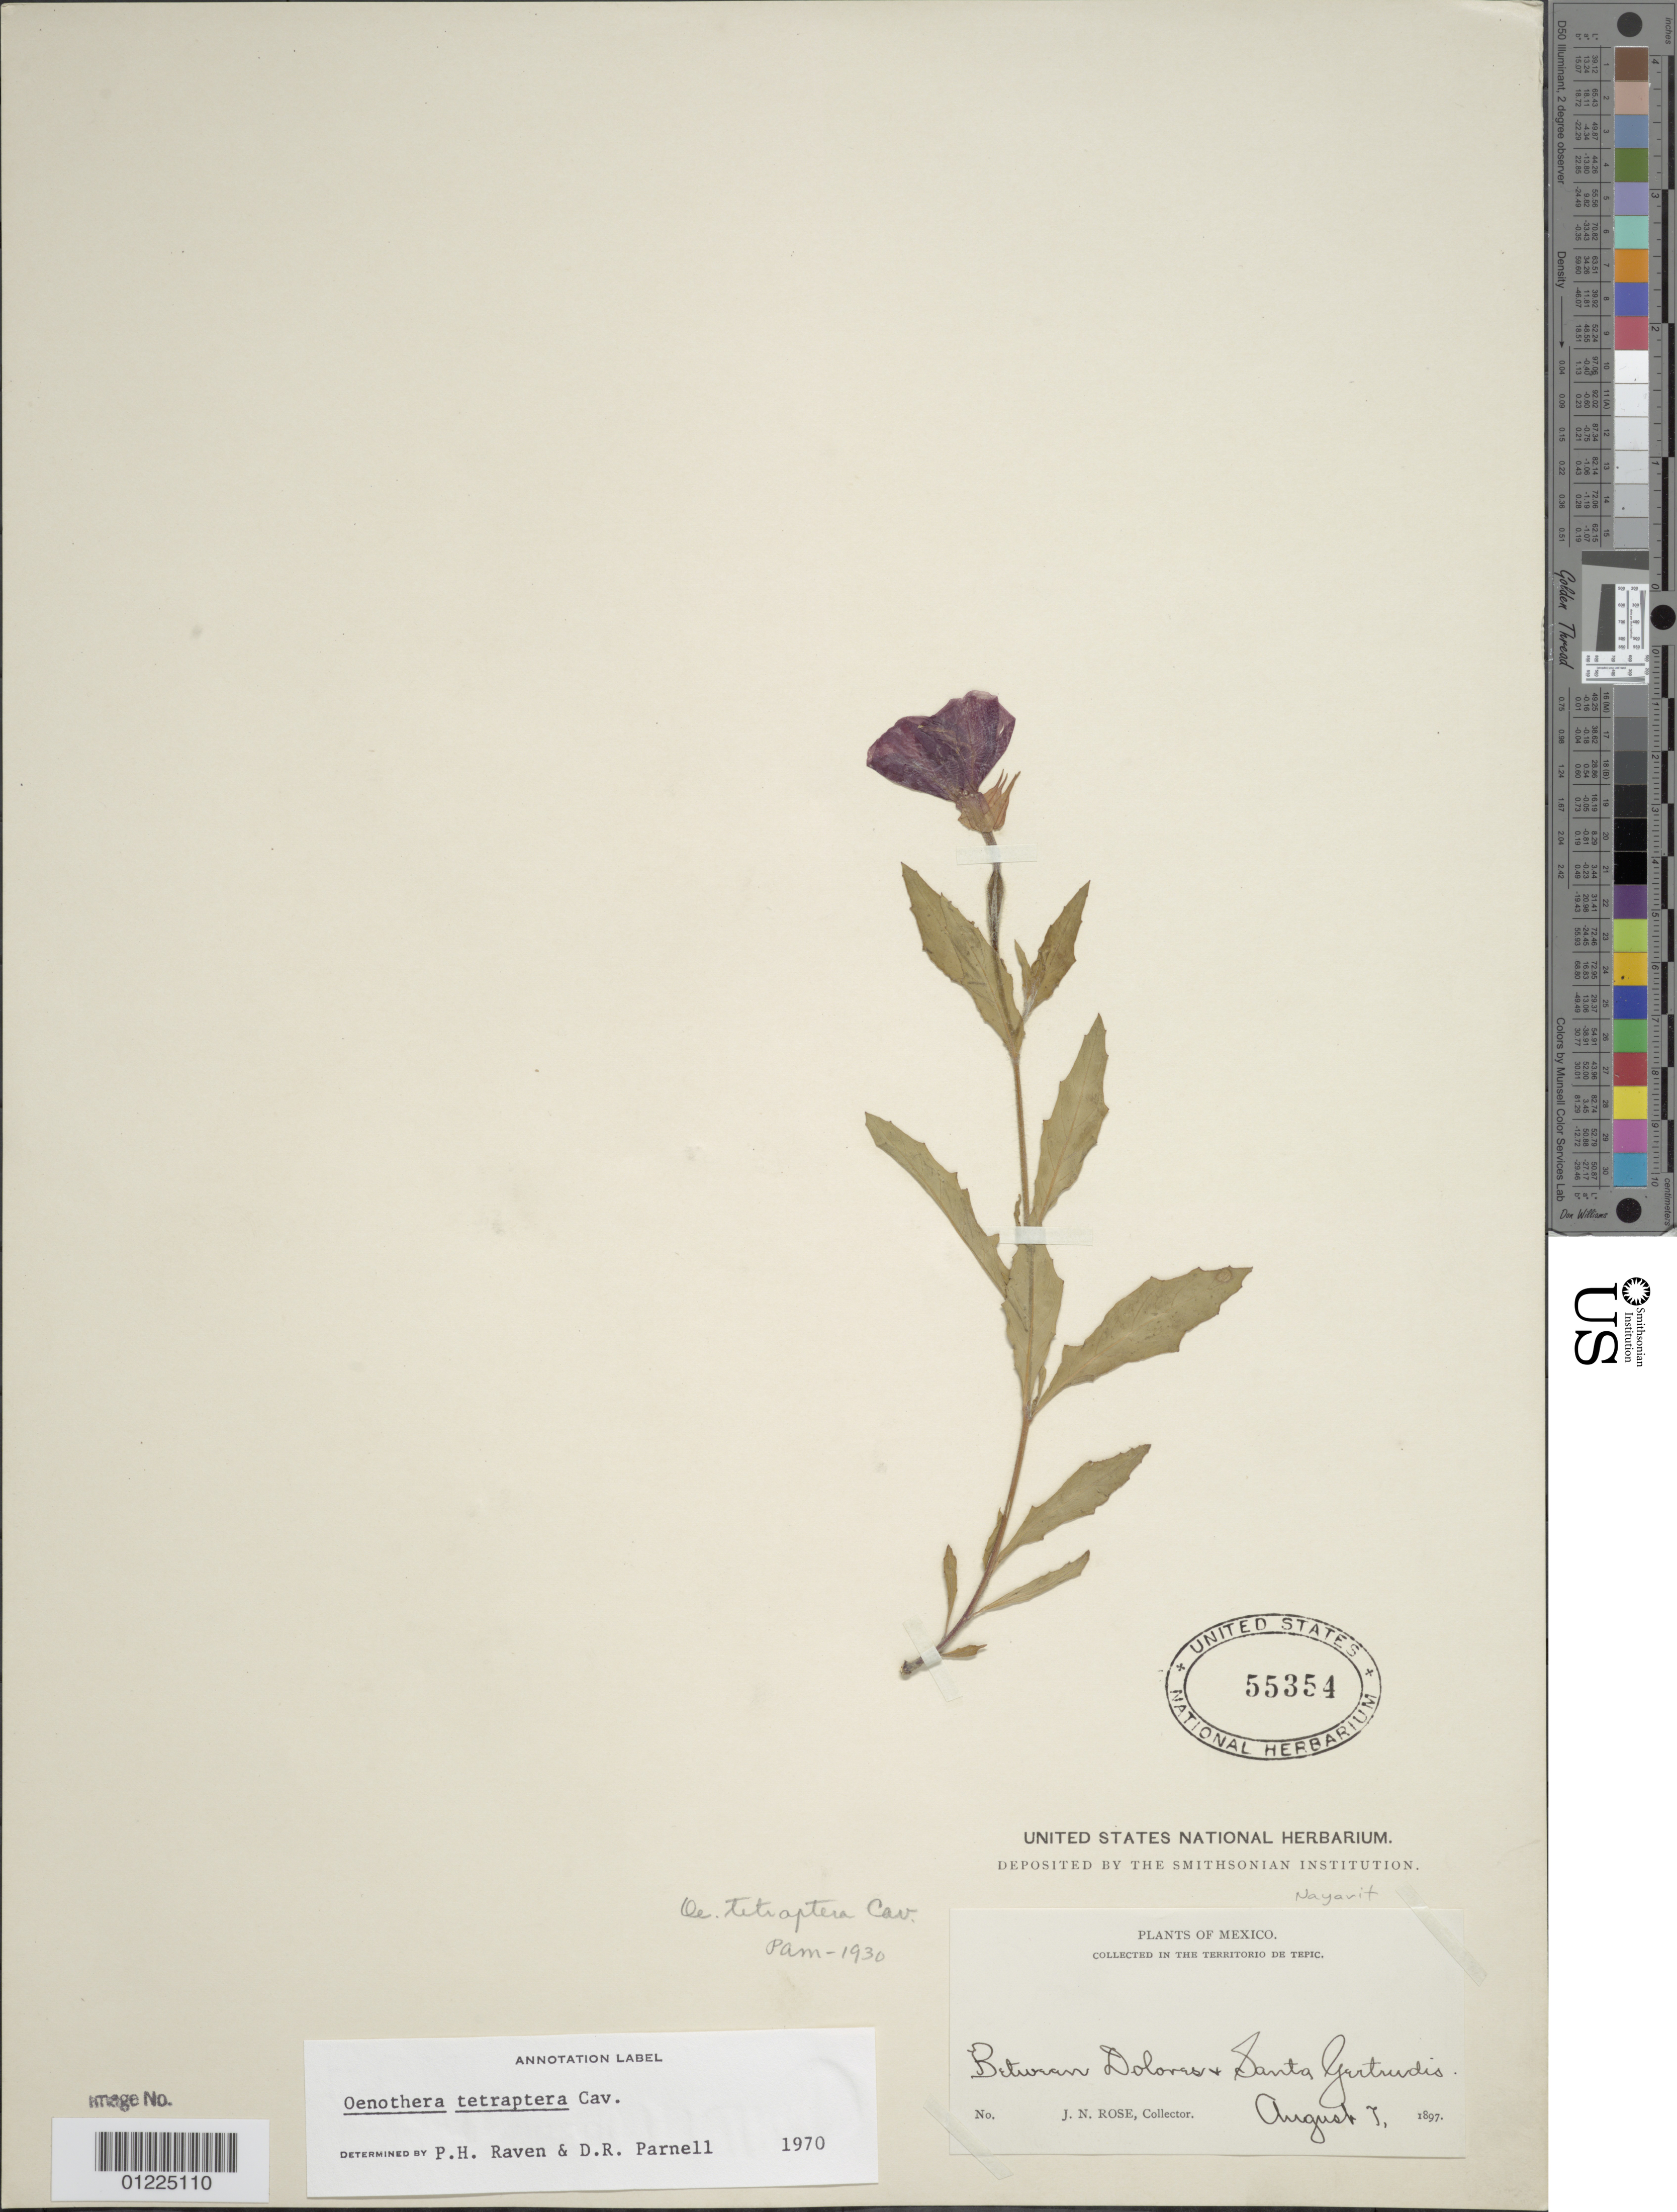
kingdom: Plantae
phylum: Tracheophyta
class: Magnoliopsida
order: Myrtales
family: Onagraceae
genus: Oenothera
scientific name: Oenothera tetraptera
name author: Cav.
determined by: Raven, P. H.; Parnell, D. R.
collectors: J. N. Rose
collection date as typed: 07 Aug 1897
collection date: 1897-08-07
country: Mexico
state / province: Nayarit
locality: Between Dolores and Santa Gertrudis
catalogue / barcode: US 55354